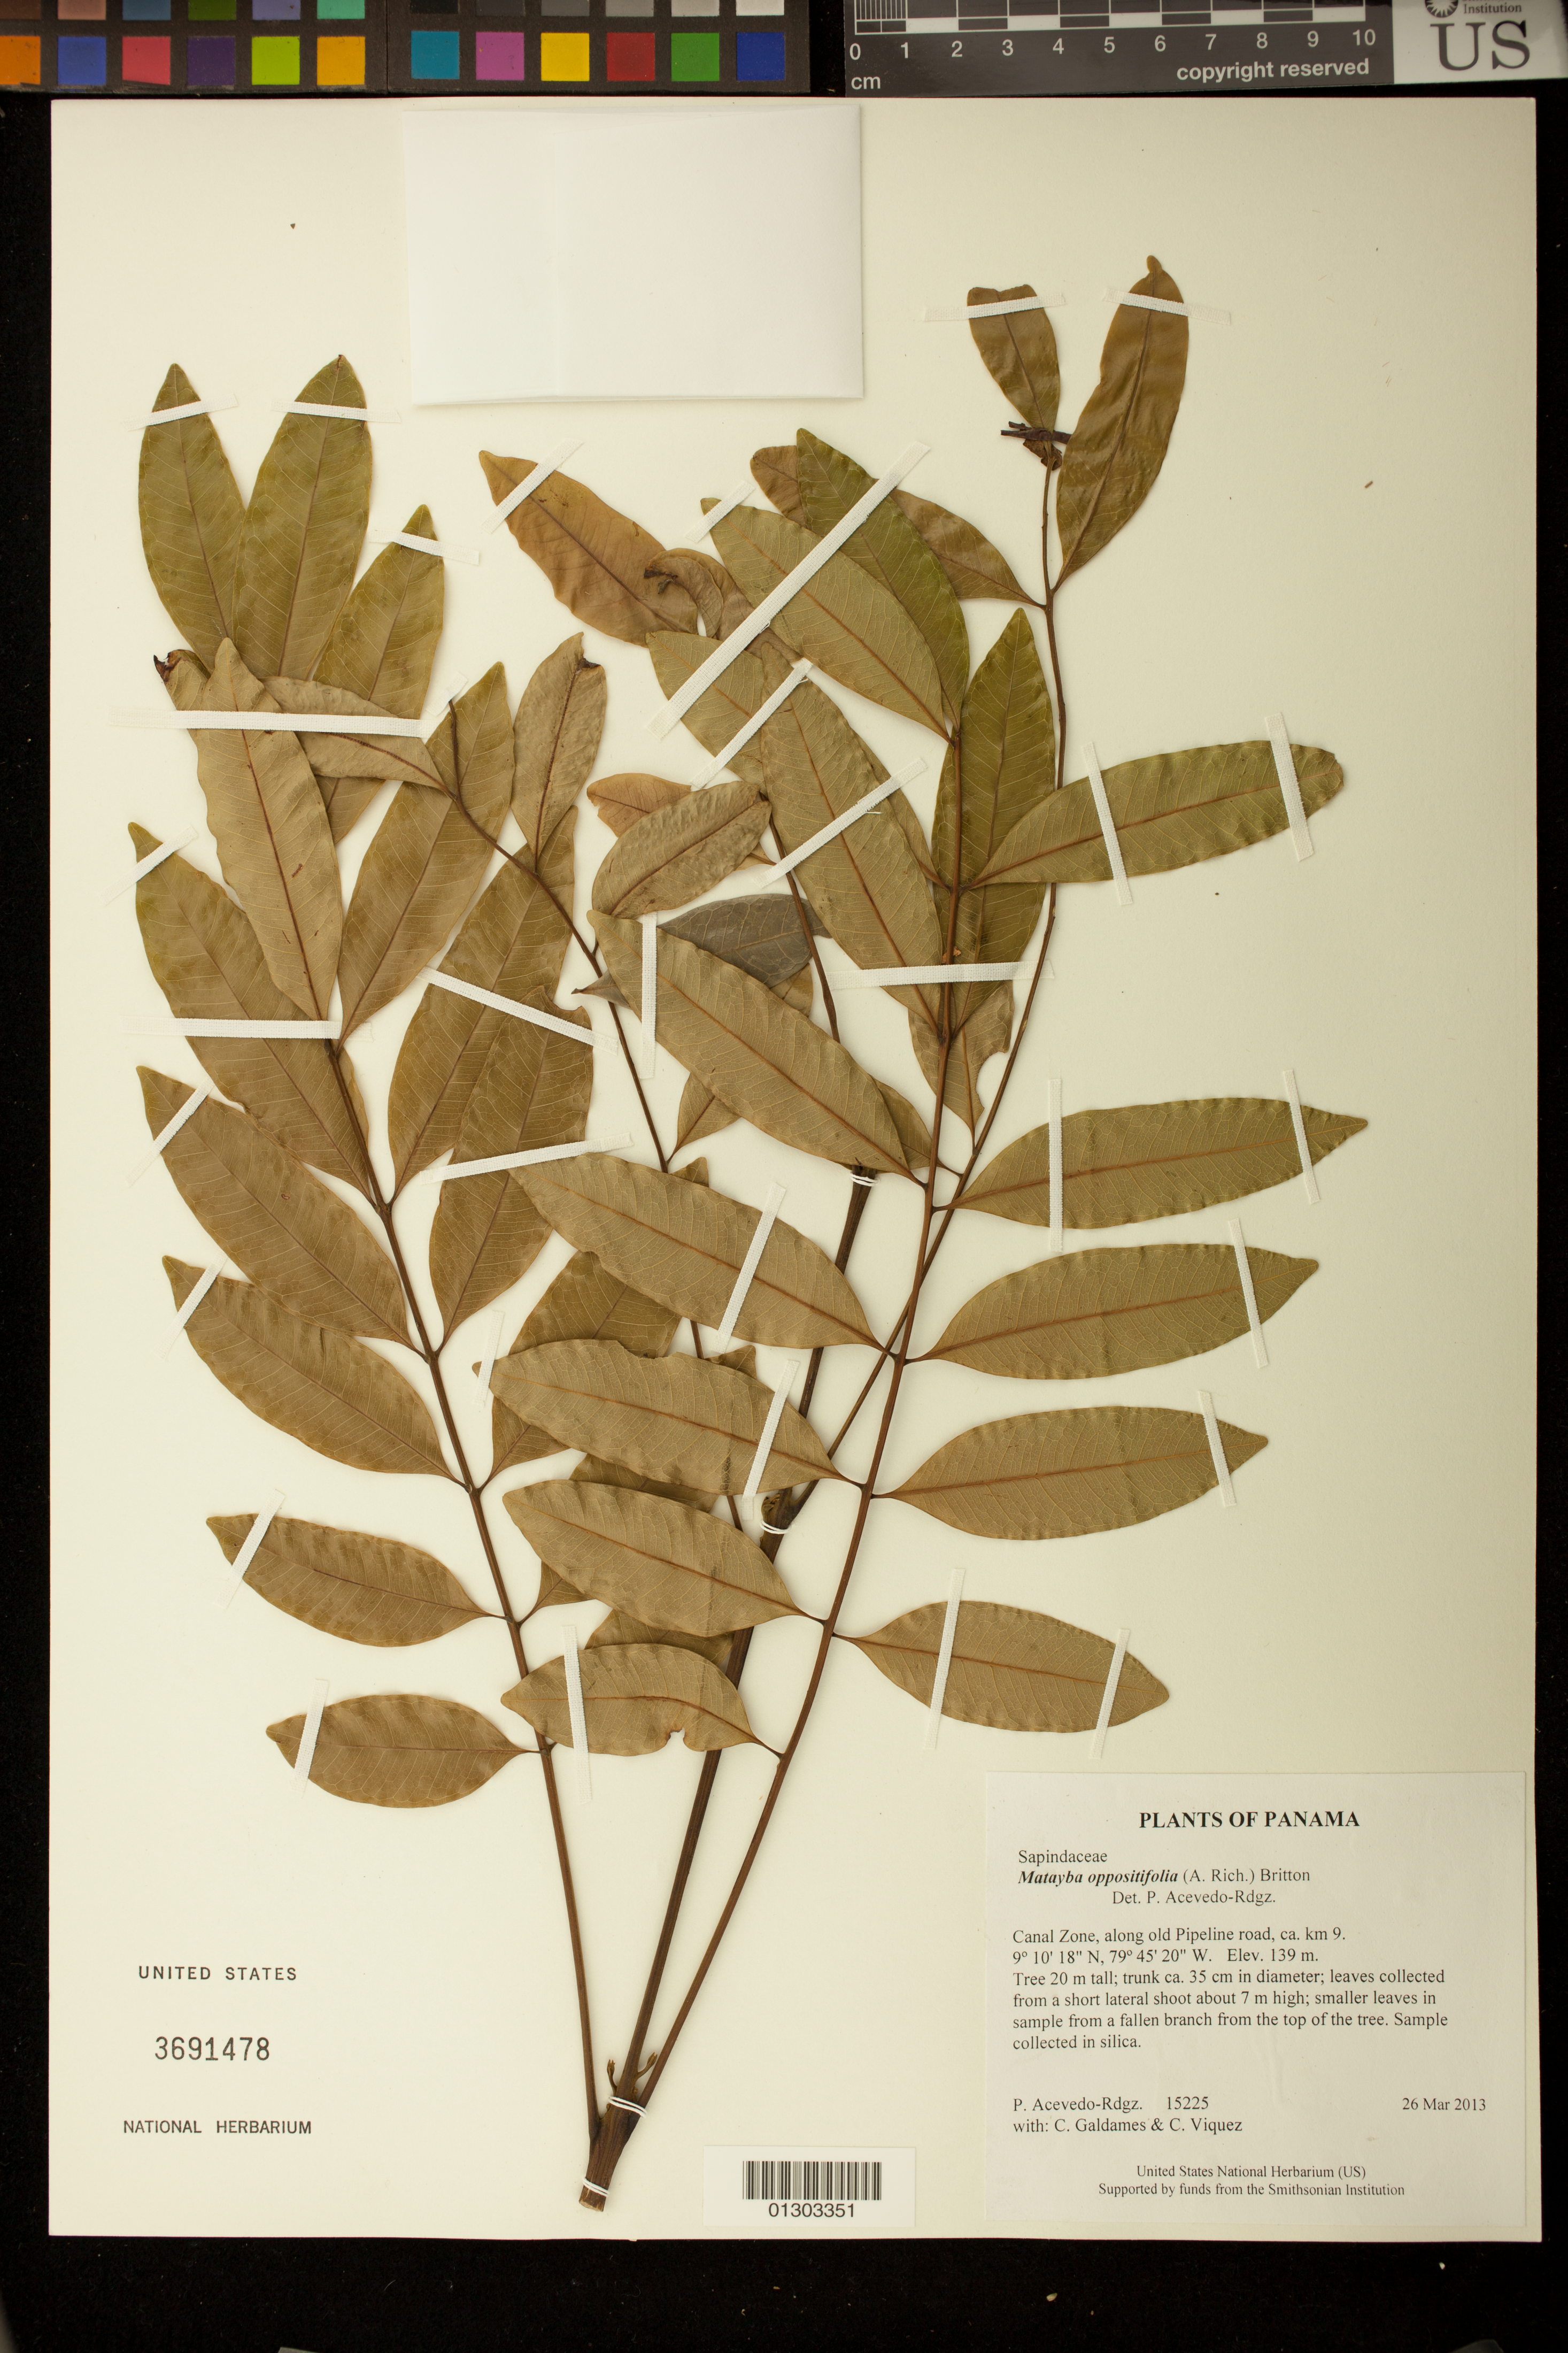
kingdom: Plantae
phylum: Tracheophyta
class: Magnoliopsida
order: Sapindales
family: Sapindaceae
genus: Matayba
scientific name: Matayba oppositifolia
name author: (A. Rich.) Britton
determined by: Acevedo-Rodríguez, P., (BOT), Smithsonian Institution - National Museum of Natural History (UNITED STATES)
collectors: P. Acevedo-Rodr., C. Galdames & C. Viquez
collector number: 15225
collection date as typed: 26 Mar 2013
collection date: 2013-03-26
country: Panama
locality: Canal Zone, along old Pipeline road, ca. km 9.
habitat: Moist, mature forest.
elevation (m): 139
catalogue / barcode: US 3691478